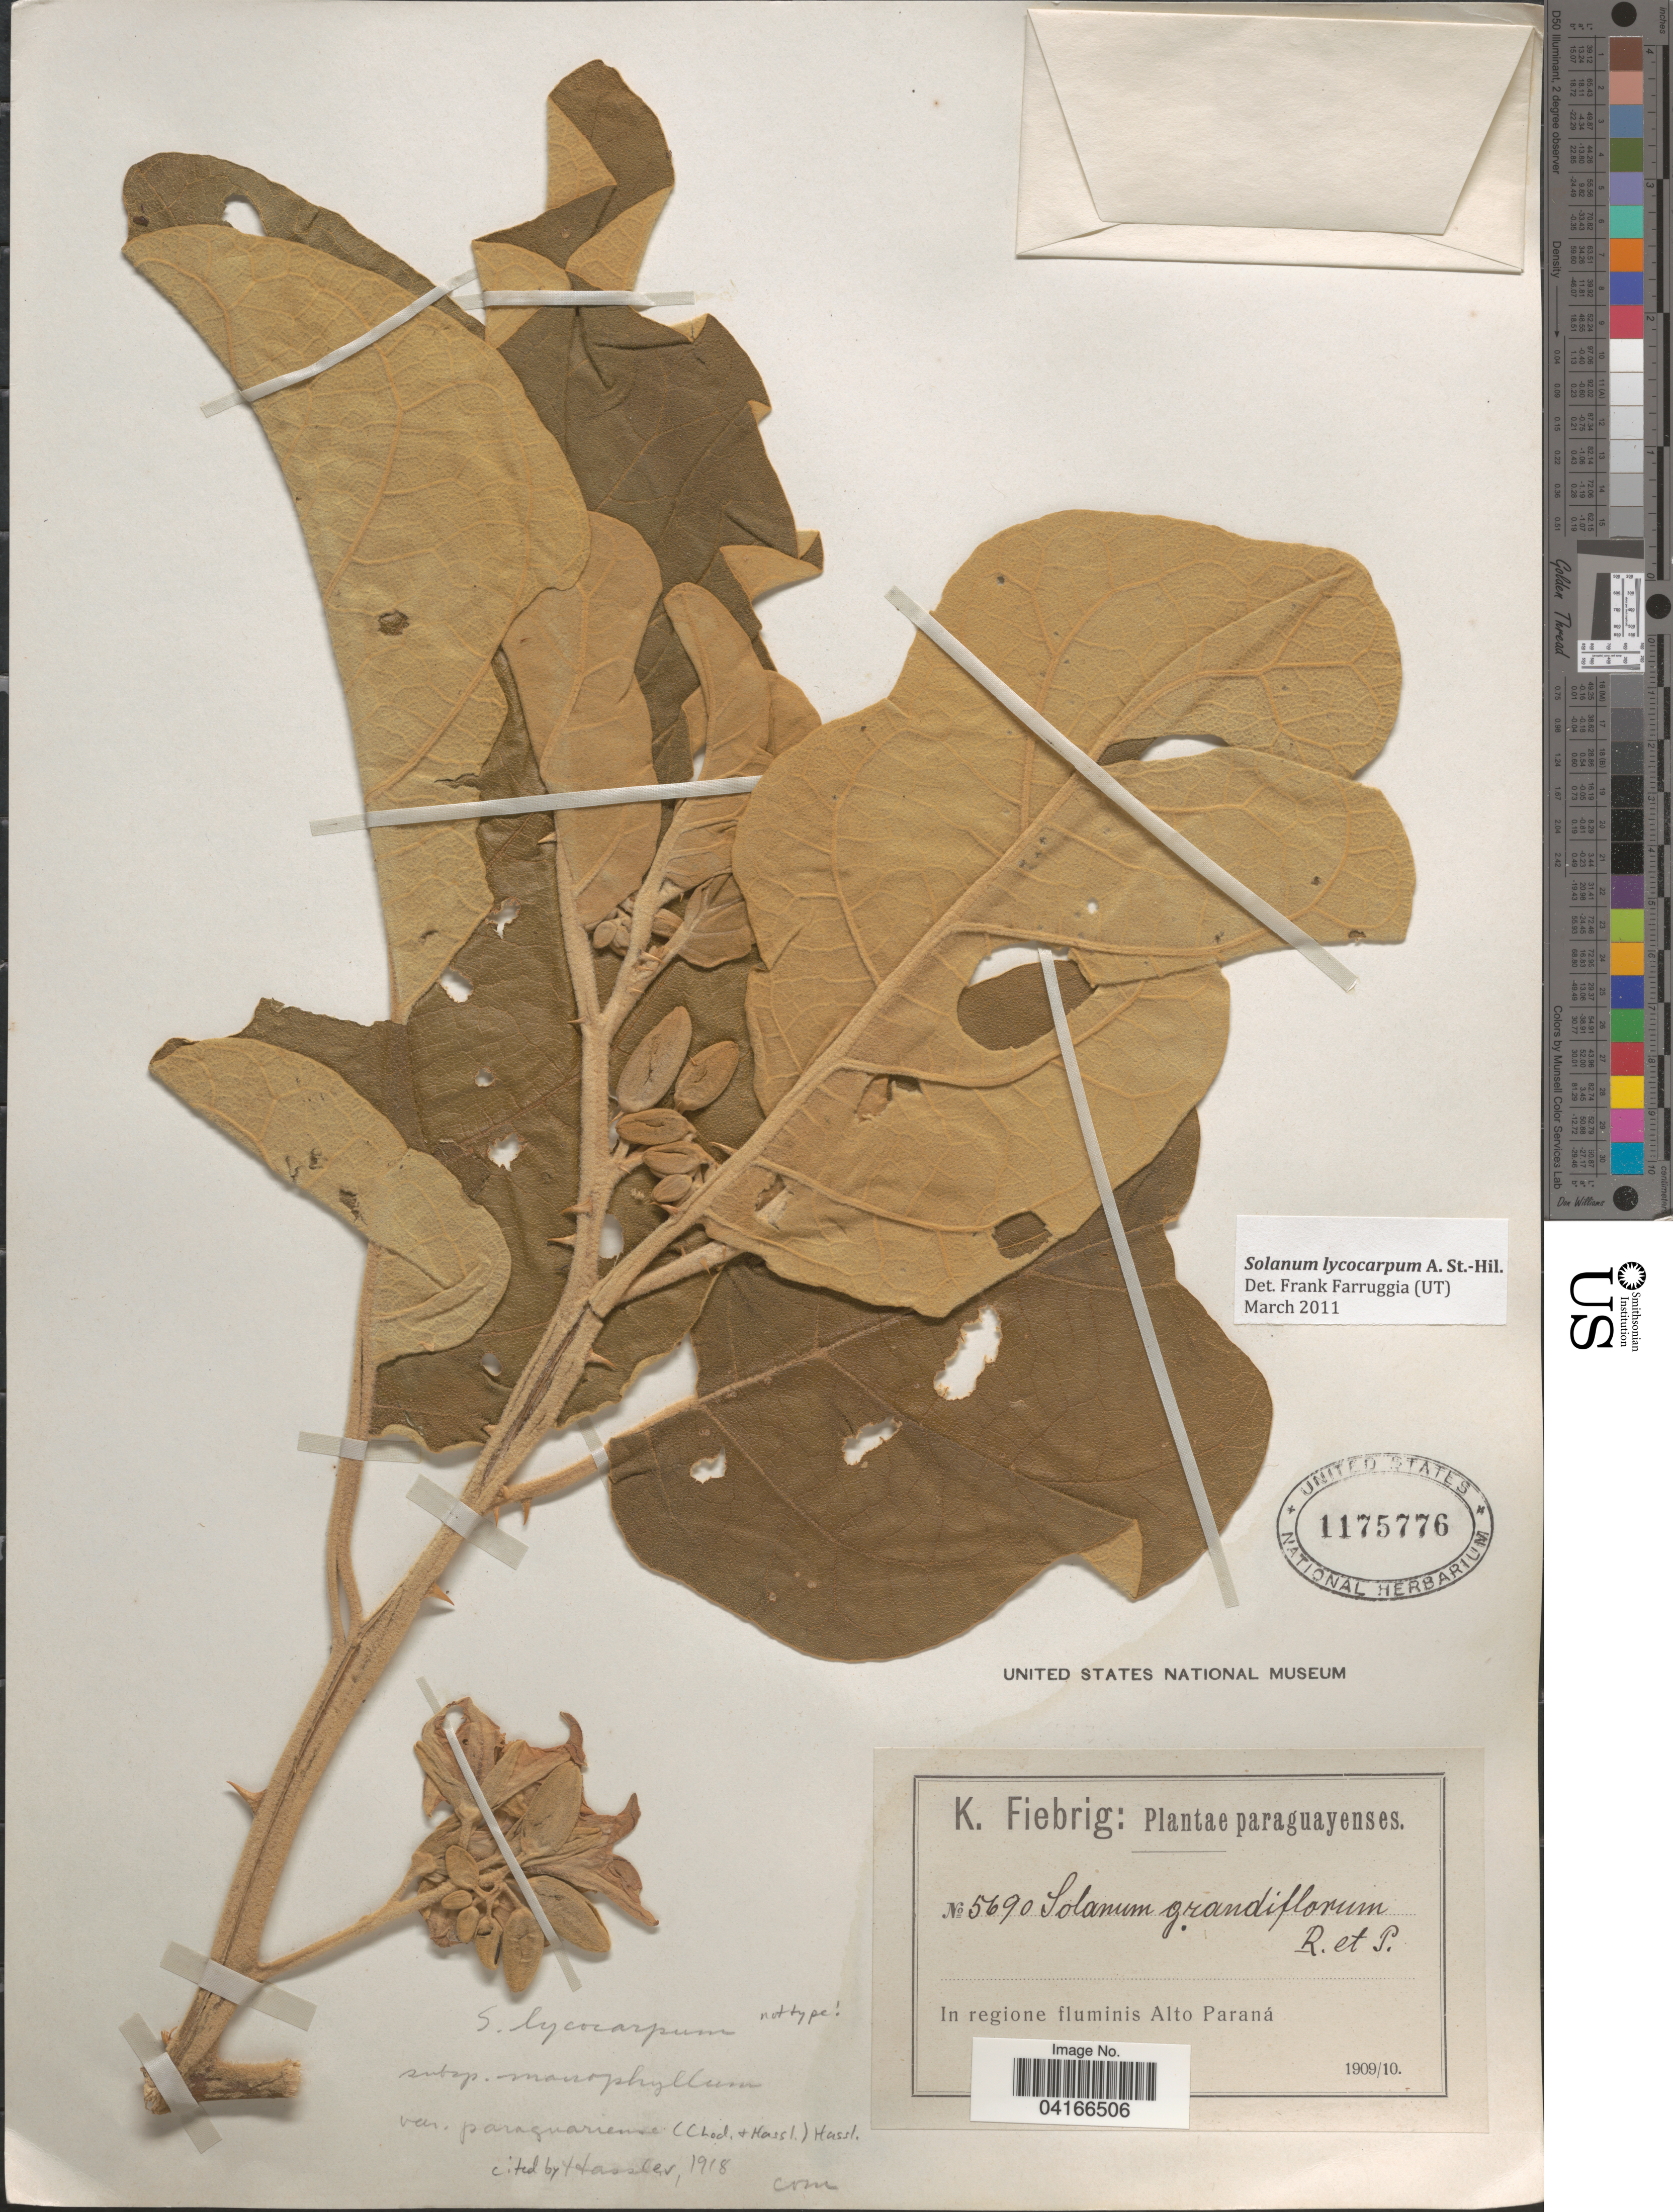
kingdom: Plantae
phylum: Tracheophyta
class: Magnoliopsida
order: Solanales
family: Solanaceae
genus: Solanum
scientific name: Solanum lycocarpum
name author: A. St.-Hil.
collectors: K. Fiebrig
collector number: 5690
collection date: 1909/1910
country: Paraguay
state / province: Alto Parana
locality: Paraguayenses. In regione fluminis Alto Paraná.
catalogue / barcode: US 1175776